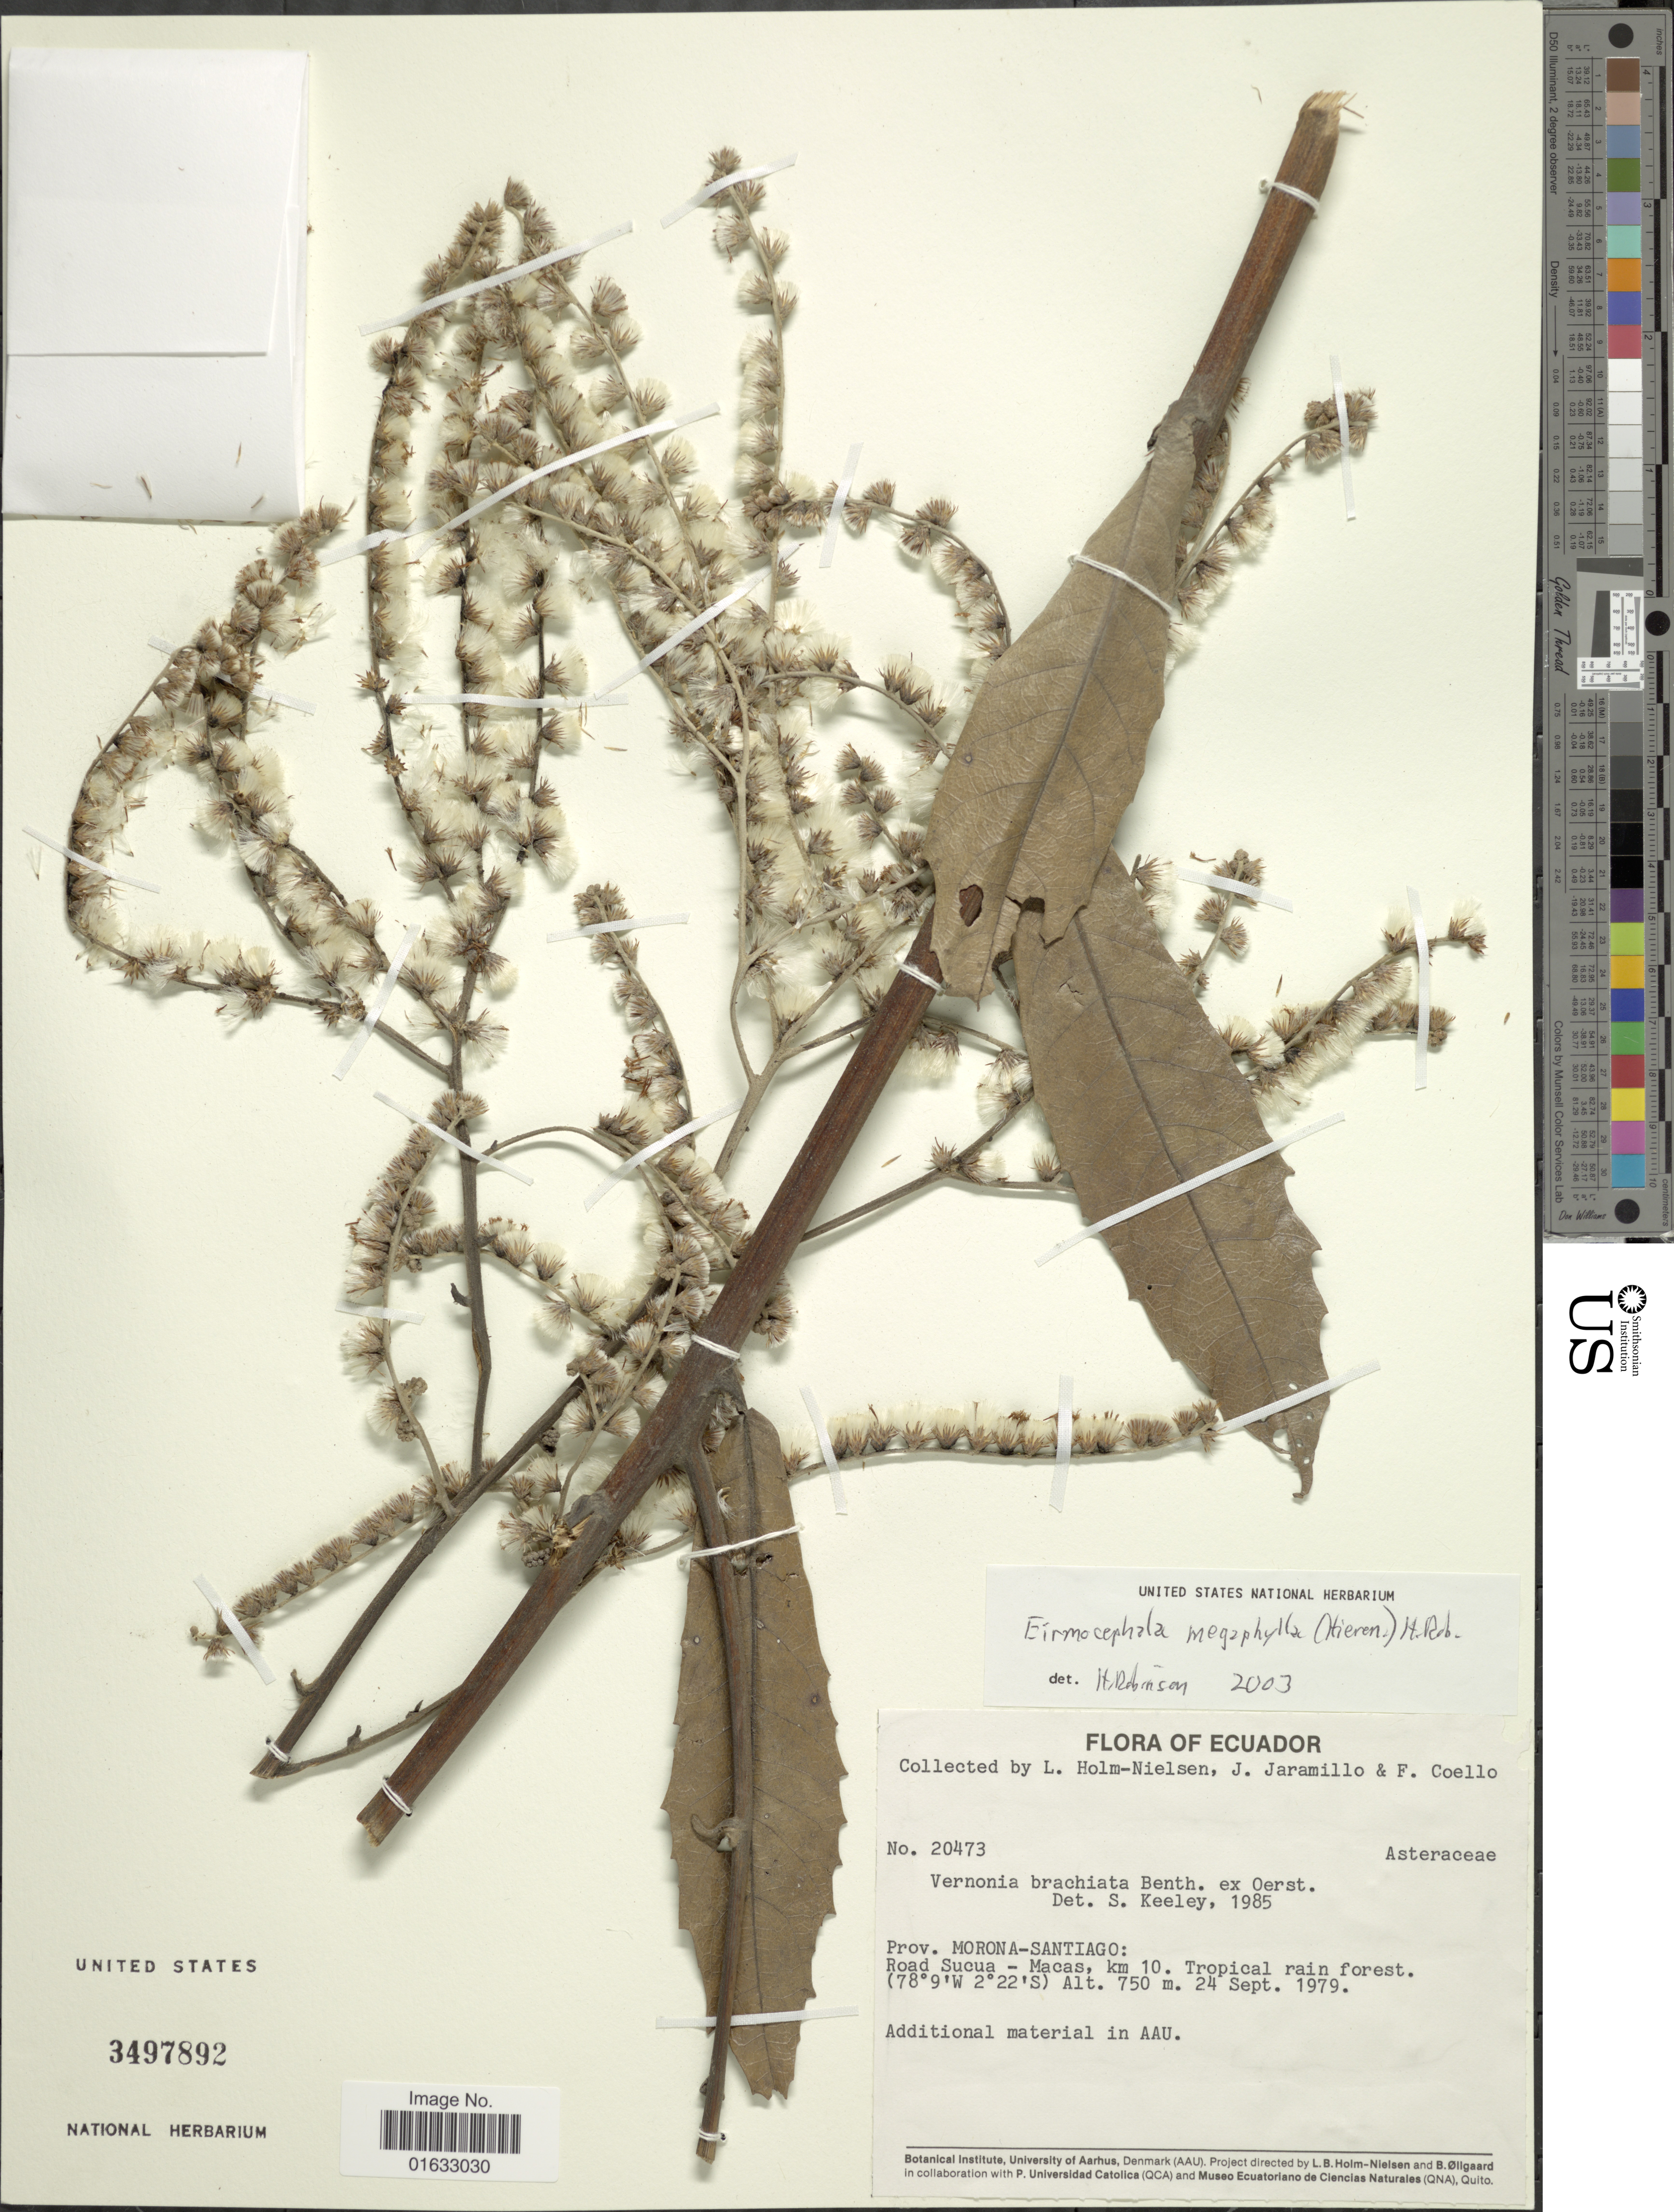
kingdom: Plantae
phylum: Tracheophyta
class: Magnoliopsida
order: Asterales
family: Asteraceae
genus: Eirmocephala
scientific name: Eirmocephala megaphylla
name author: (Hieron.) H. Rob.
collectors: L. B. Holm-Nielsen, J. Jaramillo & F. Coello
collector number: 20473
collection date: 1979-09-24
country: Ecuador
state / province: Morona-Santiago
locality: Ecuador, Prov. Morona-Santiago: Road Sucua - Macas, km 10.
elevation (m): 750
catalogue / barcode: US 3497892